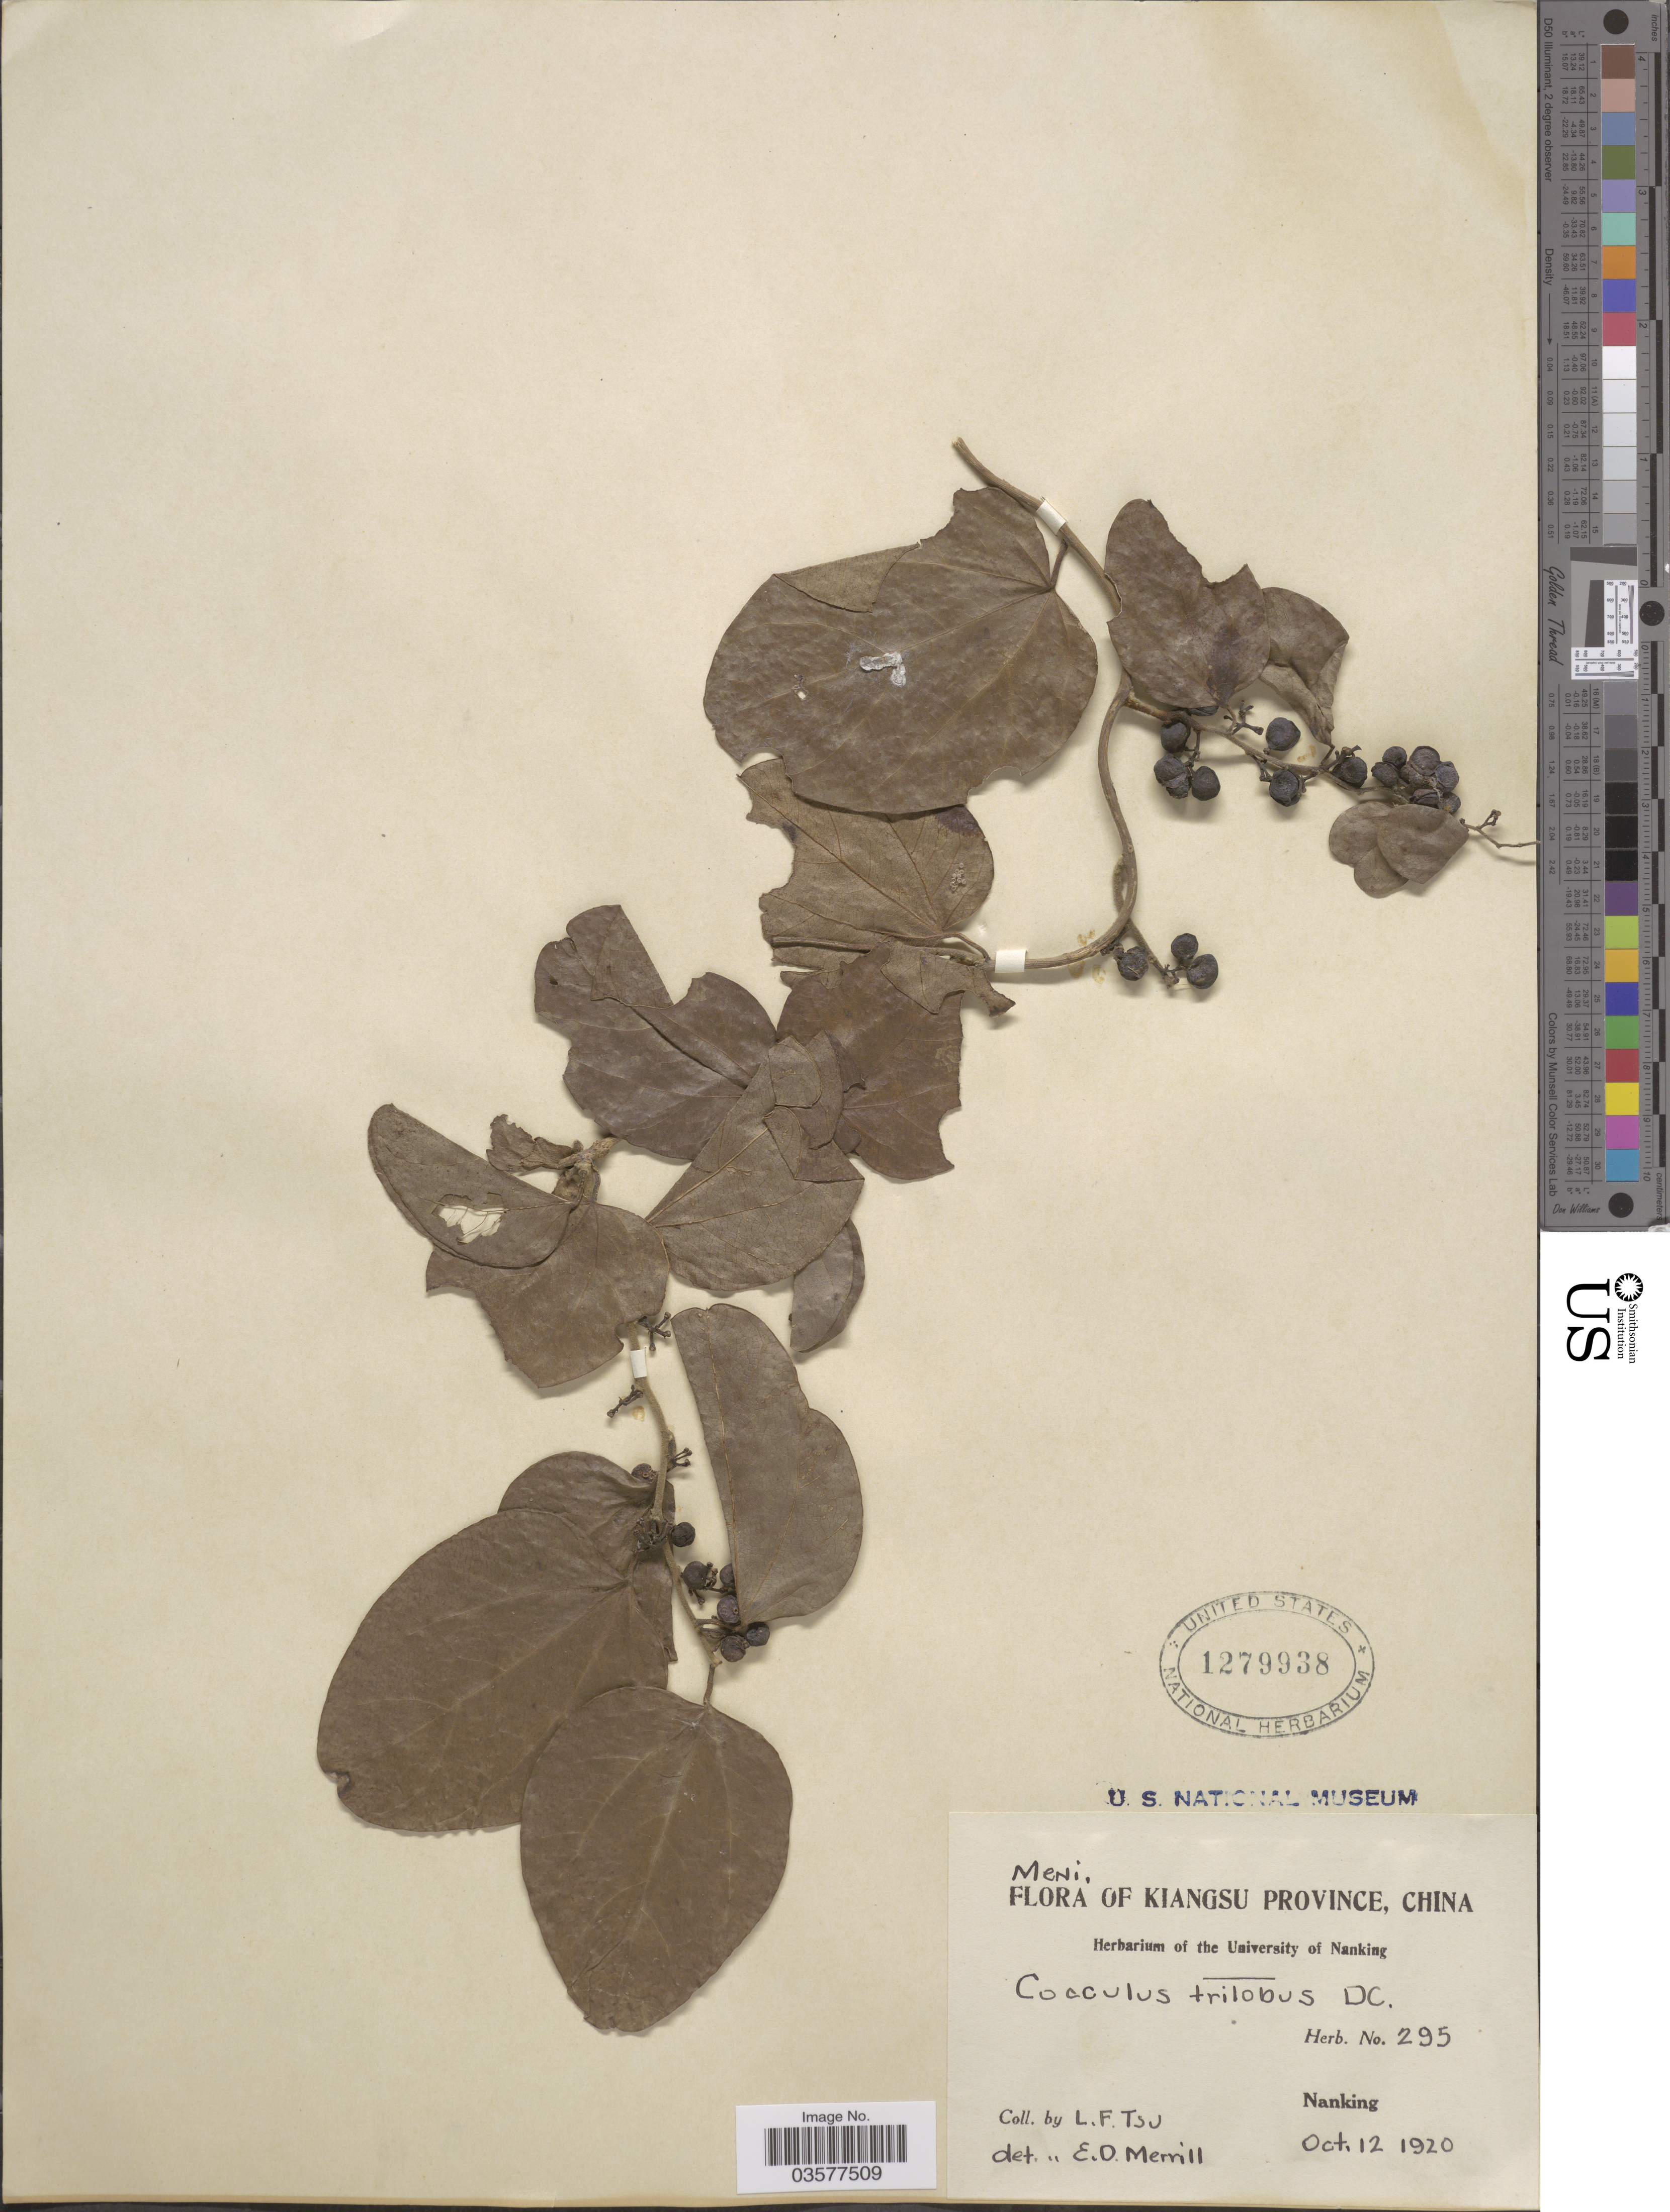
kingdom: Plantae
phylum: Tracheophyta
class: Magnoliopsida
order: Ranunculales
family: Menispermaceae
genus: Cocculus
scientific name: Cocculus orbiculatus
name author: (L.) DC.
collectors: L. Tsu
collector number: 295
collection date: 1920-10-12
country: China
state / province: Jiangsu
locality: Kiangsu Province. Nanking.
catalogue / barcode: US 1279938